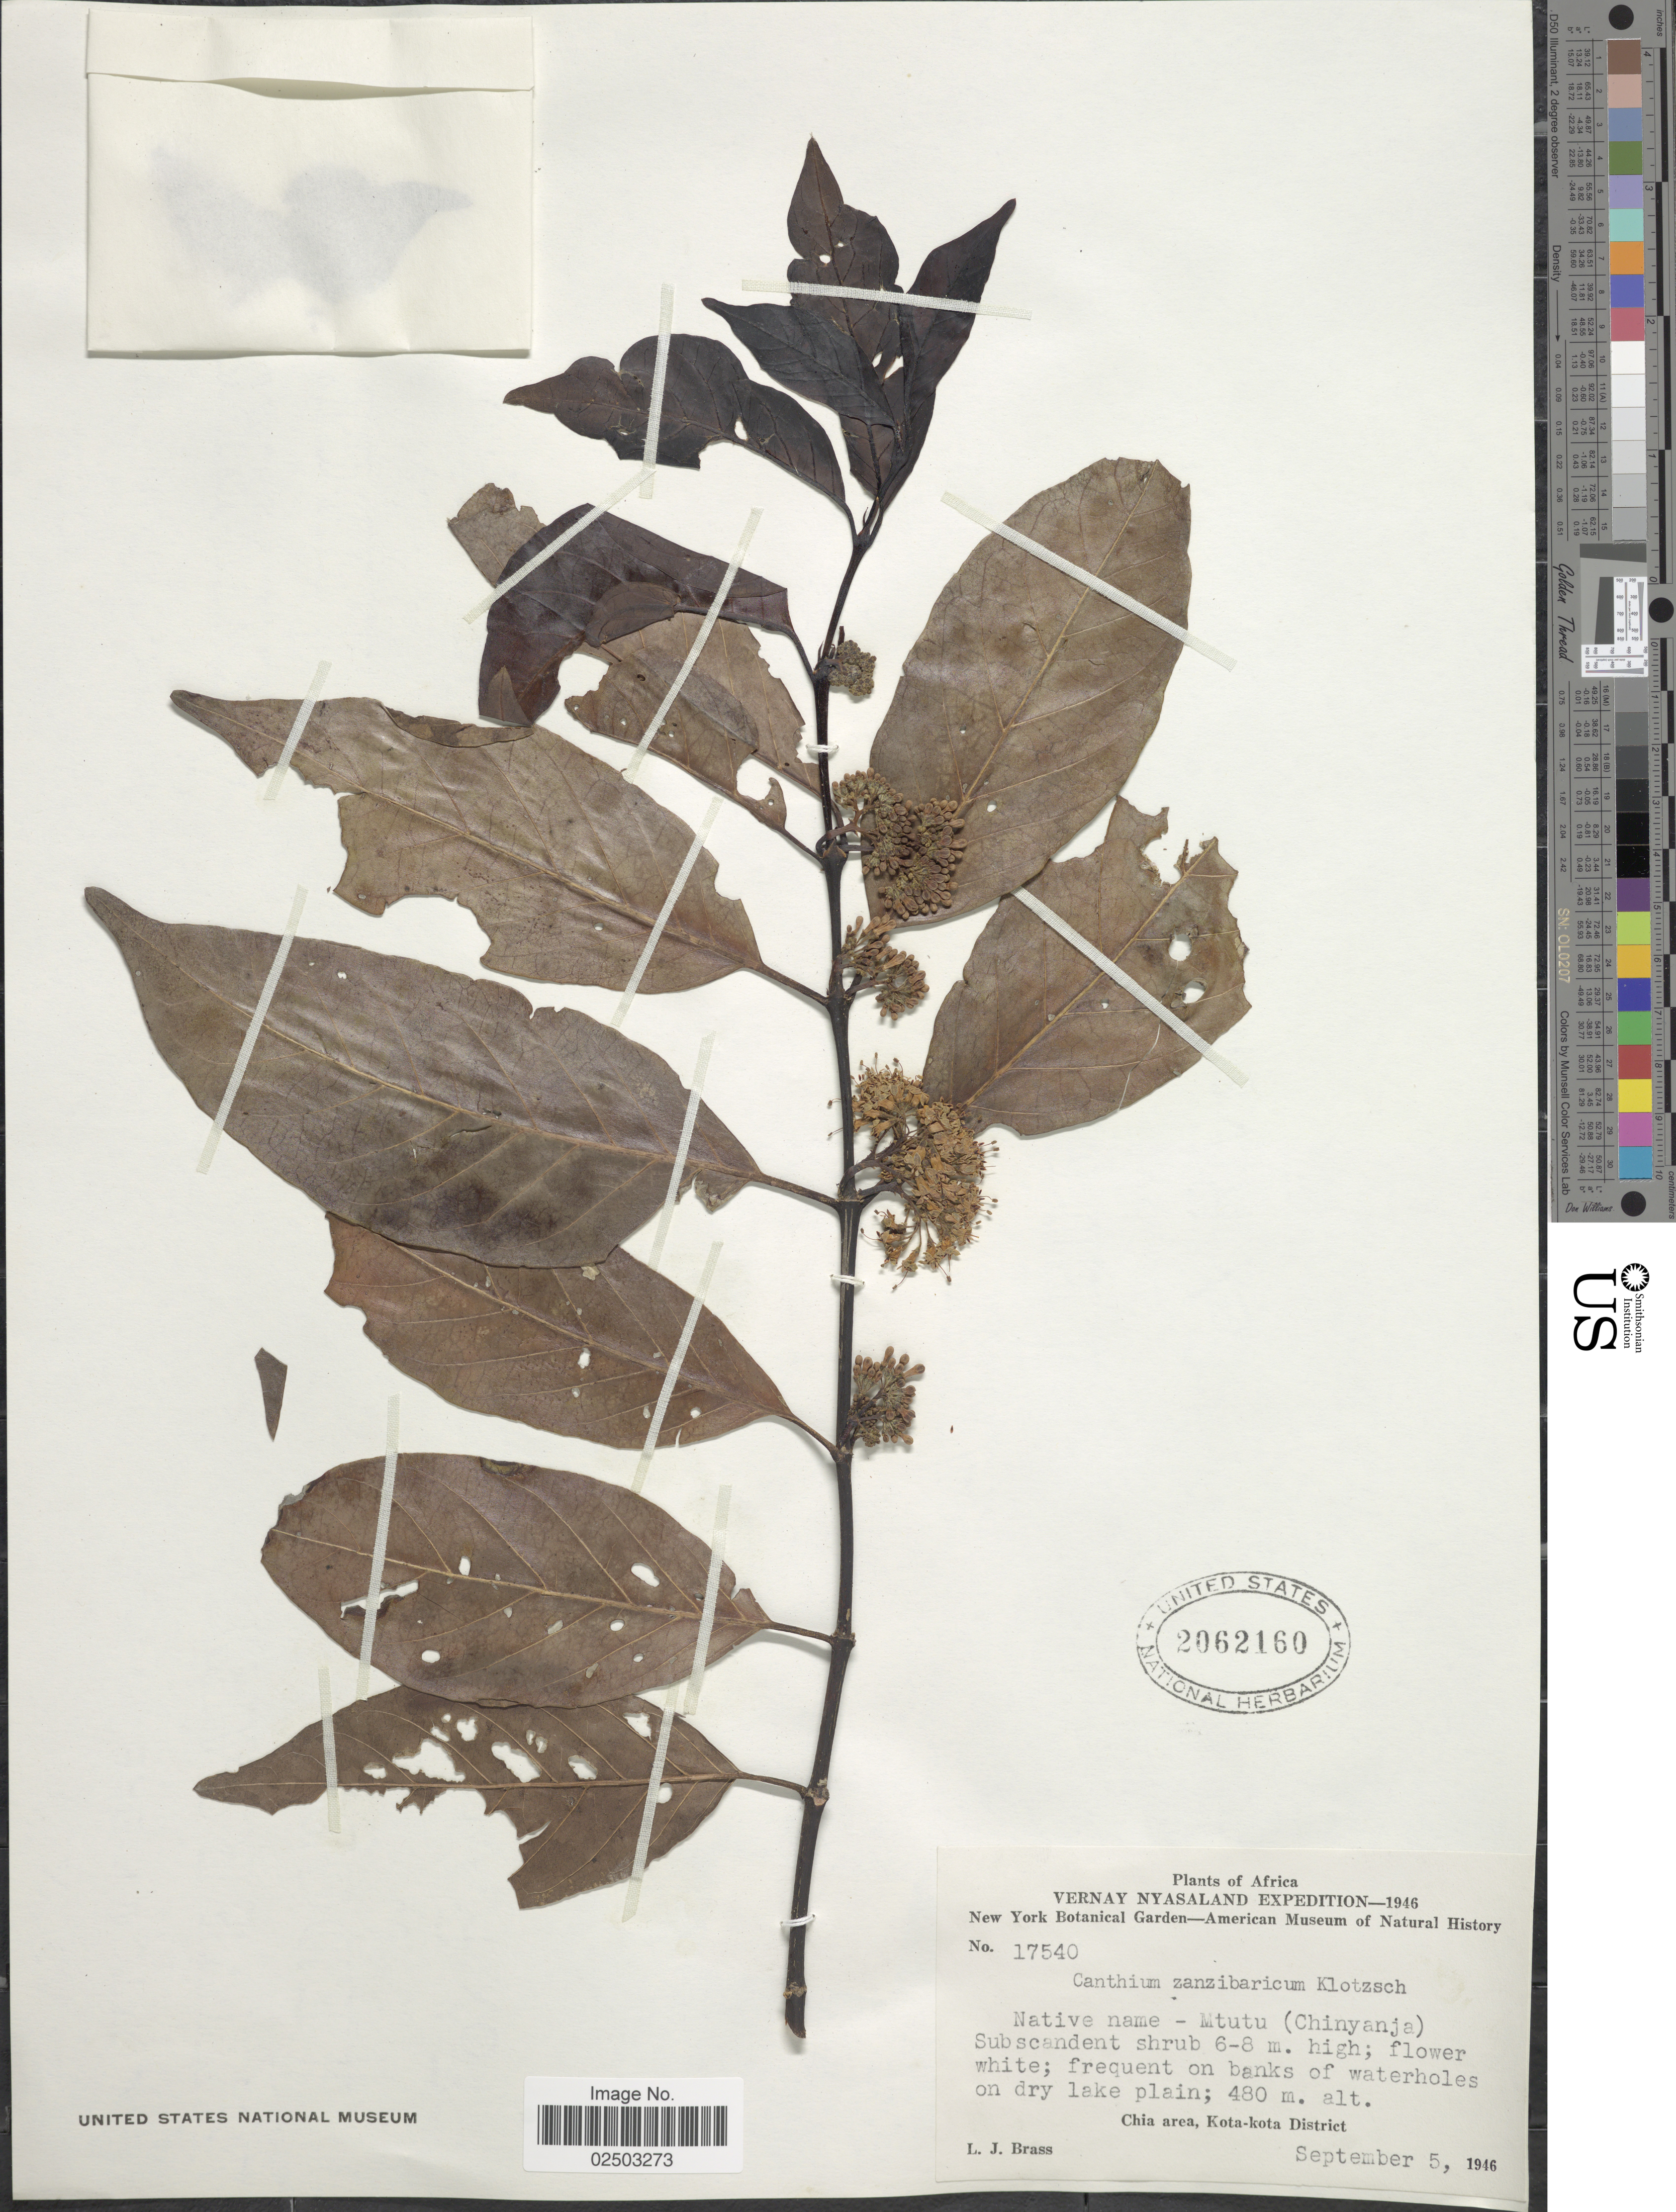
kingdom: Plantae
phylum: Tracheophyta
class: Magnoliopsida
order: Gentianales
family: Rubiaceae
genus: Canthium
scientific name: Canthium zanzibaricum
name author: Klotzsch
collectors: L. J. Brass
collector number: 17540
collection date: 1946-09-05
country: Malawi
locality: Vernay Nyasaland, on banks of waterholes on dry lake plain, Chia area, Kota-kota District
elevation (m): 480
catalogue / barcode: US 2062160